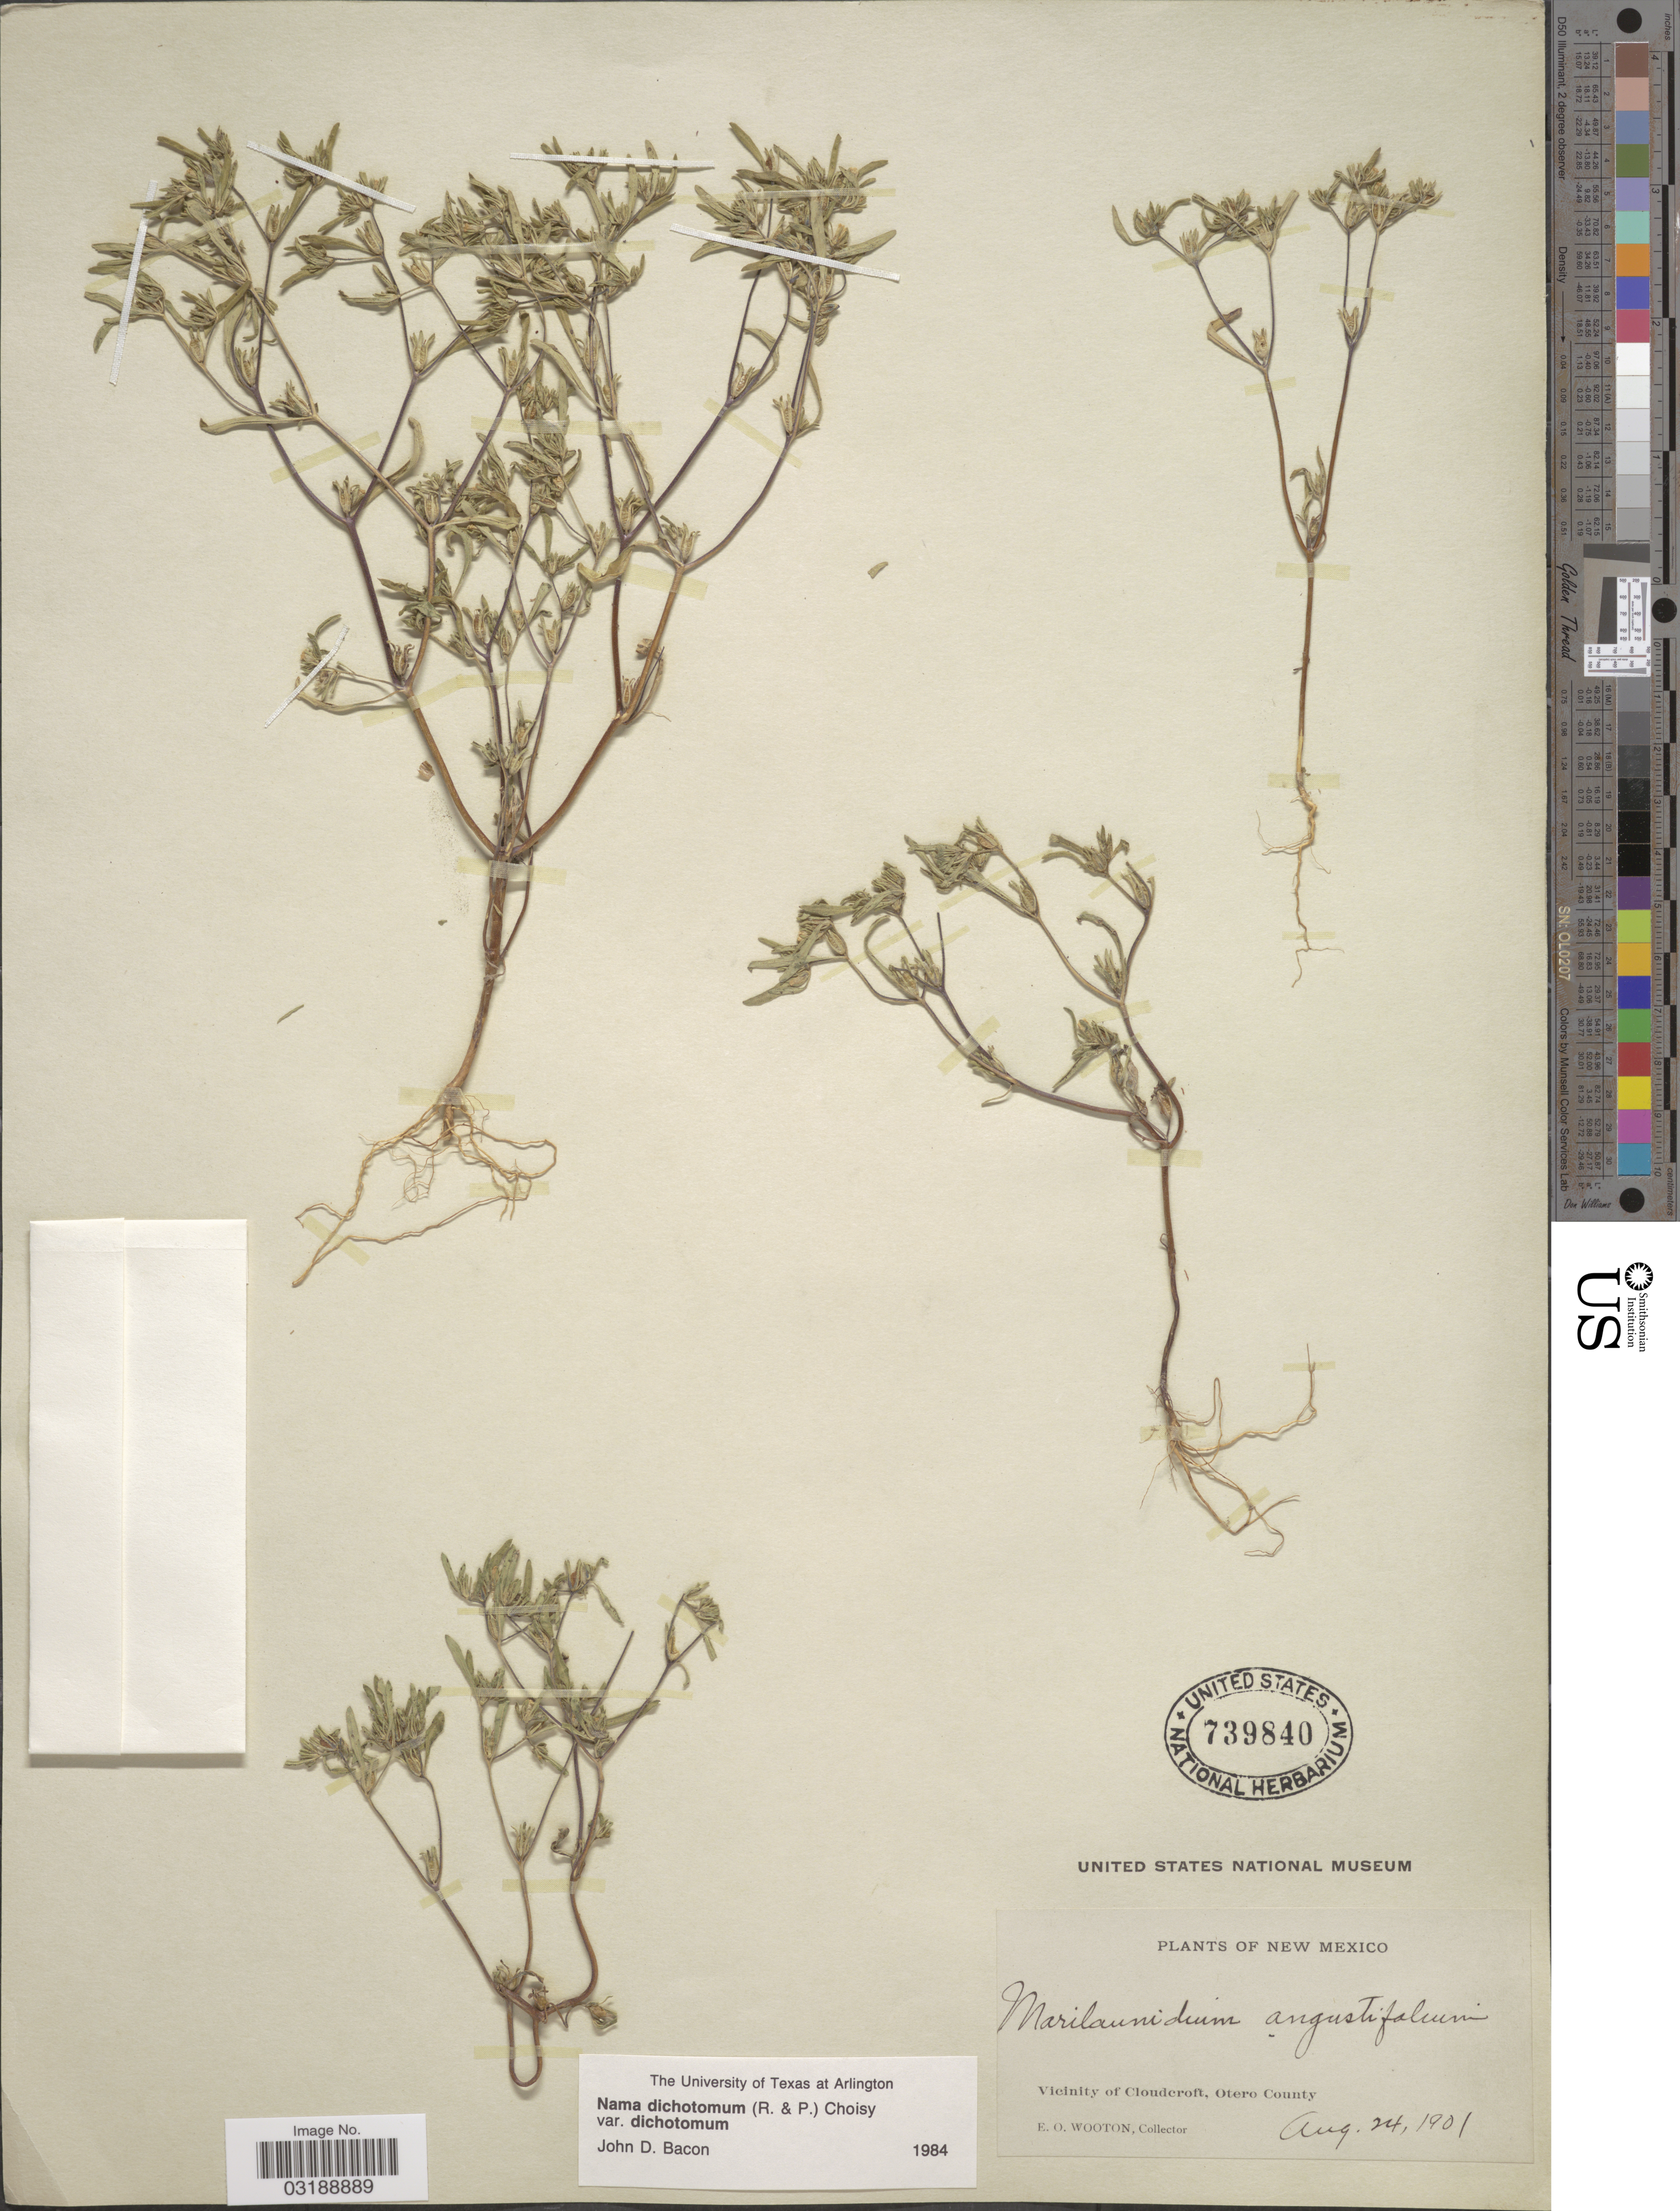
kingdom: Plantae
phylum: Tracheophyta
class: Magnoliopsida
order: Boraginales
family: Namaceae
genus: Nama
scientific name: Nama dichotoma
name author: (Ruiz & Pav.) Choisy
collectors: E. O. Wooton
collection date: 1901-08-24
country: United States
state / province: New Mexico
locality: Vicinity of Cloudcroft, Otero County.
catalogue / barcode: US 739840